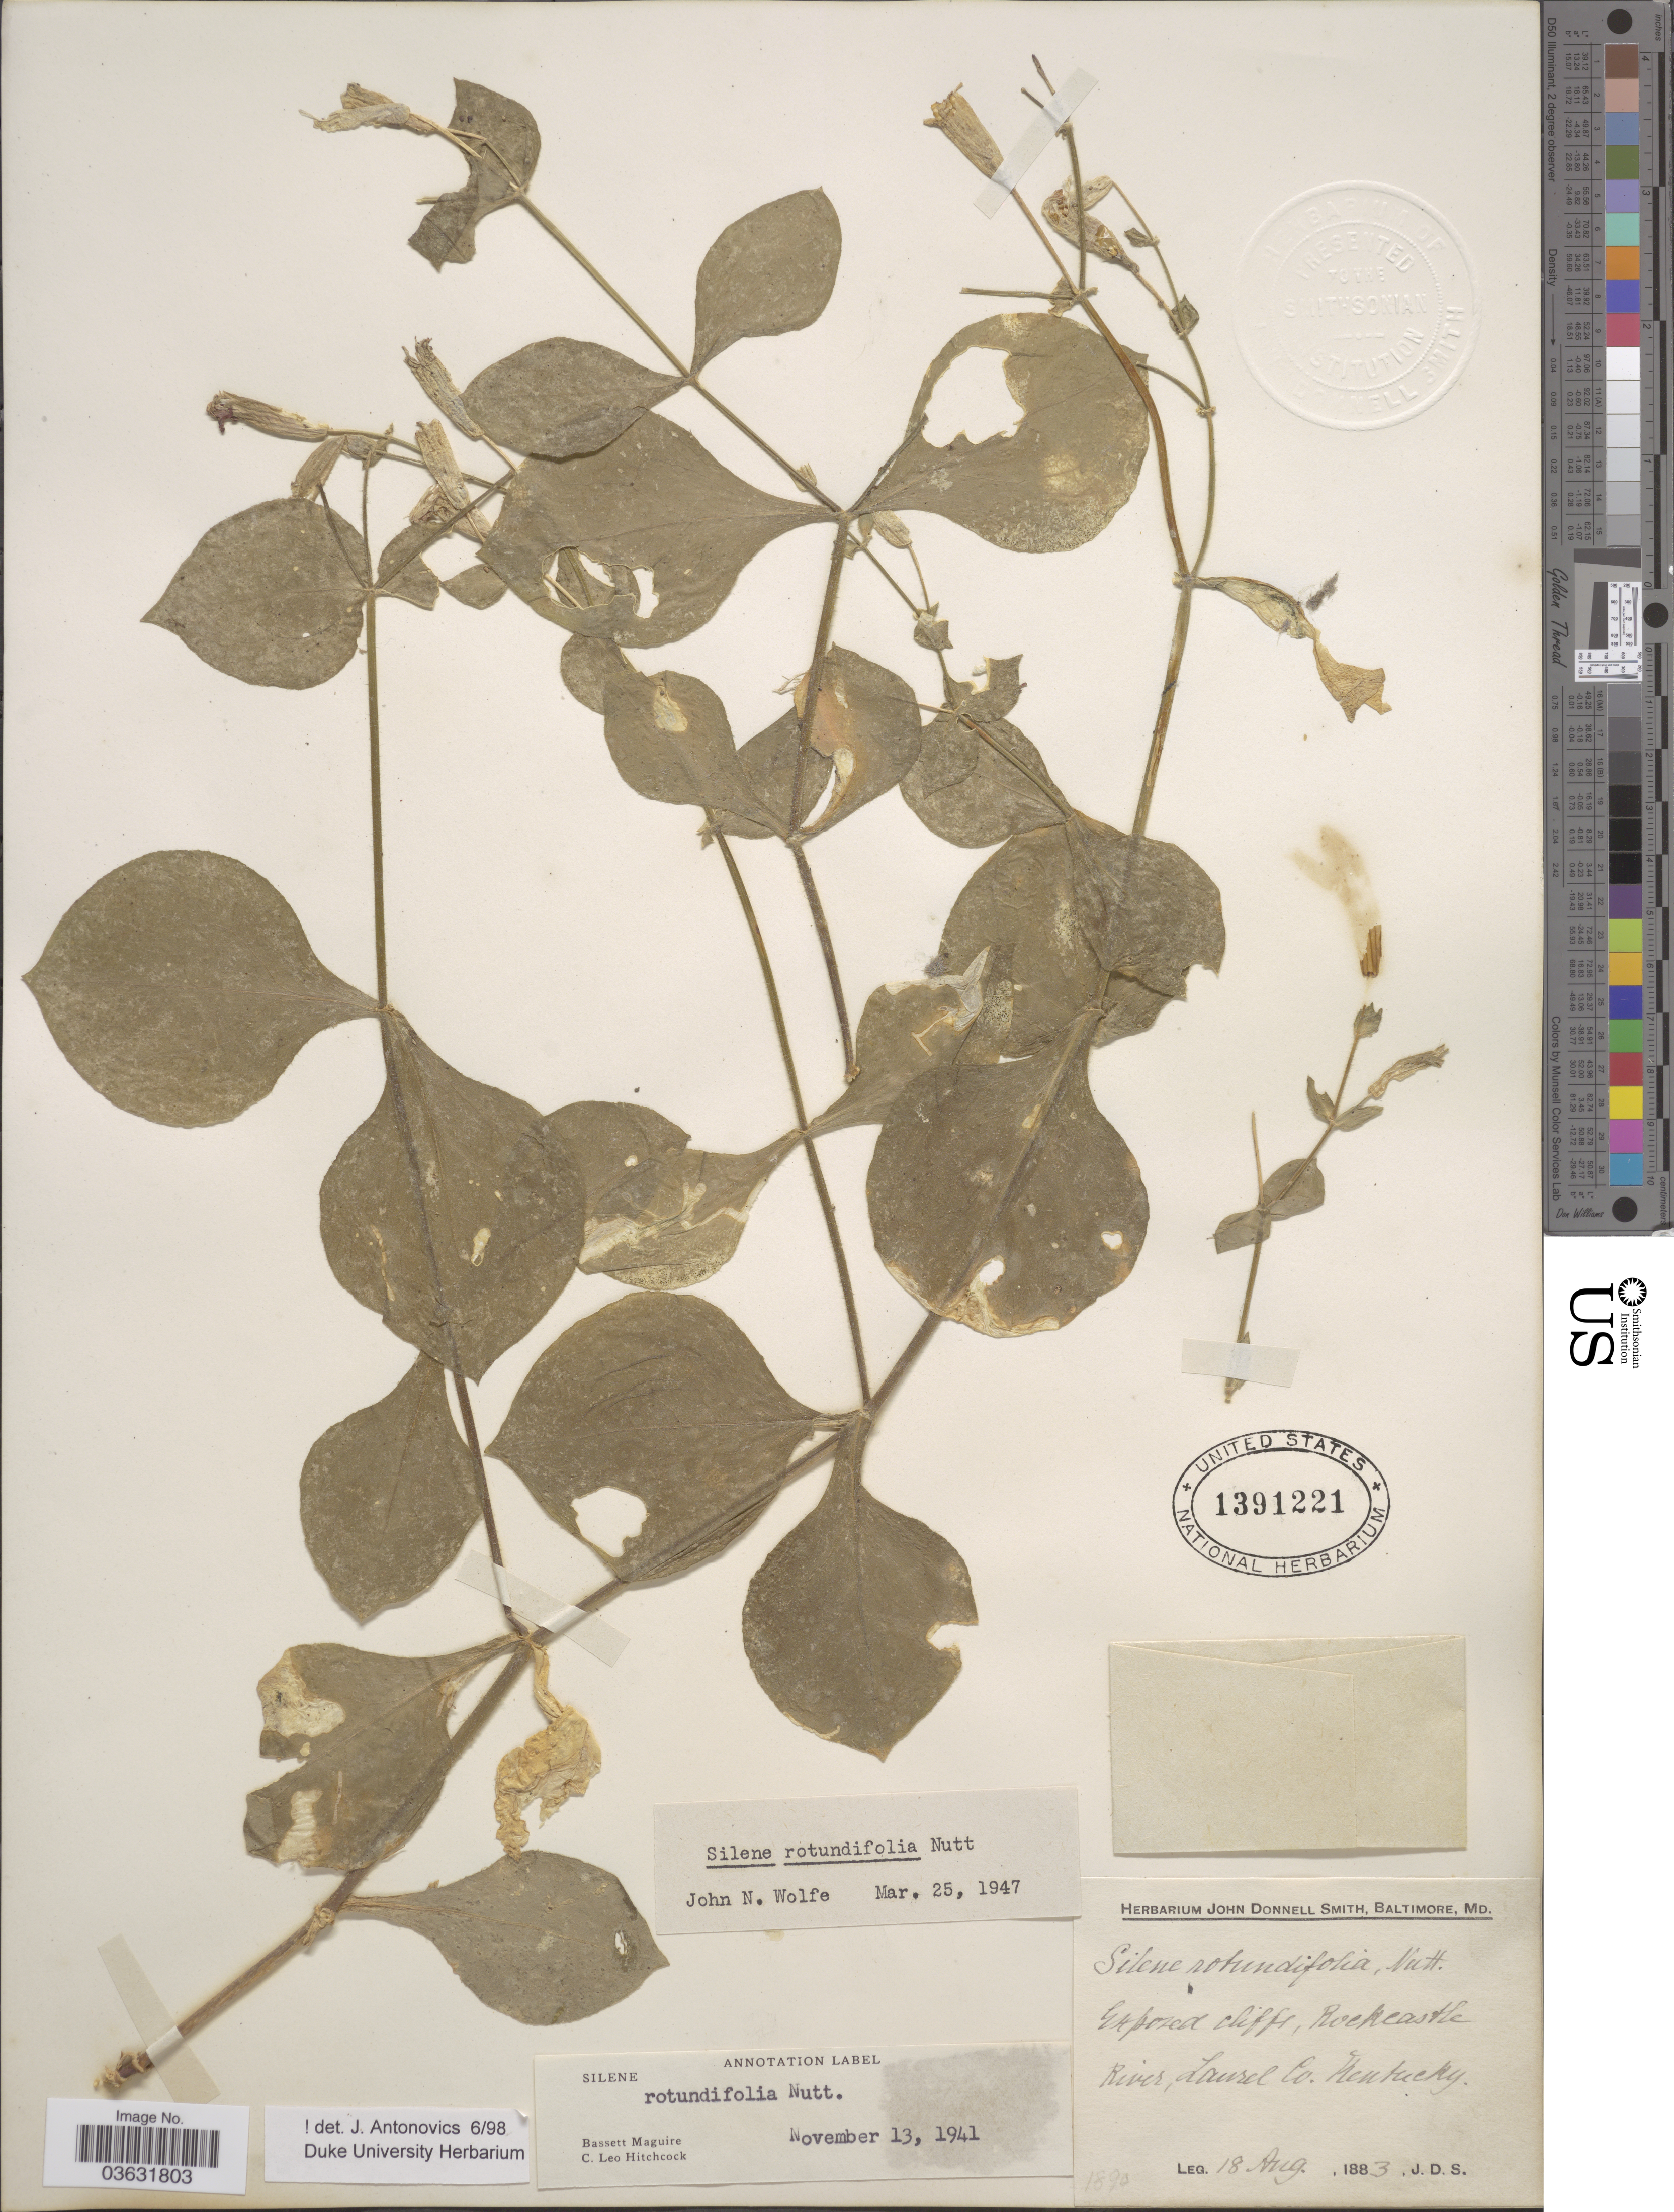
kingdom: Plantae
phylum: Tracheophyta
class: Magnoliopsida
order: Caryophyllales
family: Caryophyllaceae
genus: Silene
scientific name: Silene rotundifolia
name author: Nutt.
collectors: J. Donnell Smith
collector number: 1890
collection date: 1883-08-18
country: United States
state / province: Kentucky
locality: Rockcastle River, Laurel Co.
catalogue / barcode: US 1391221